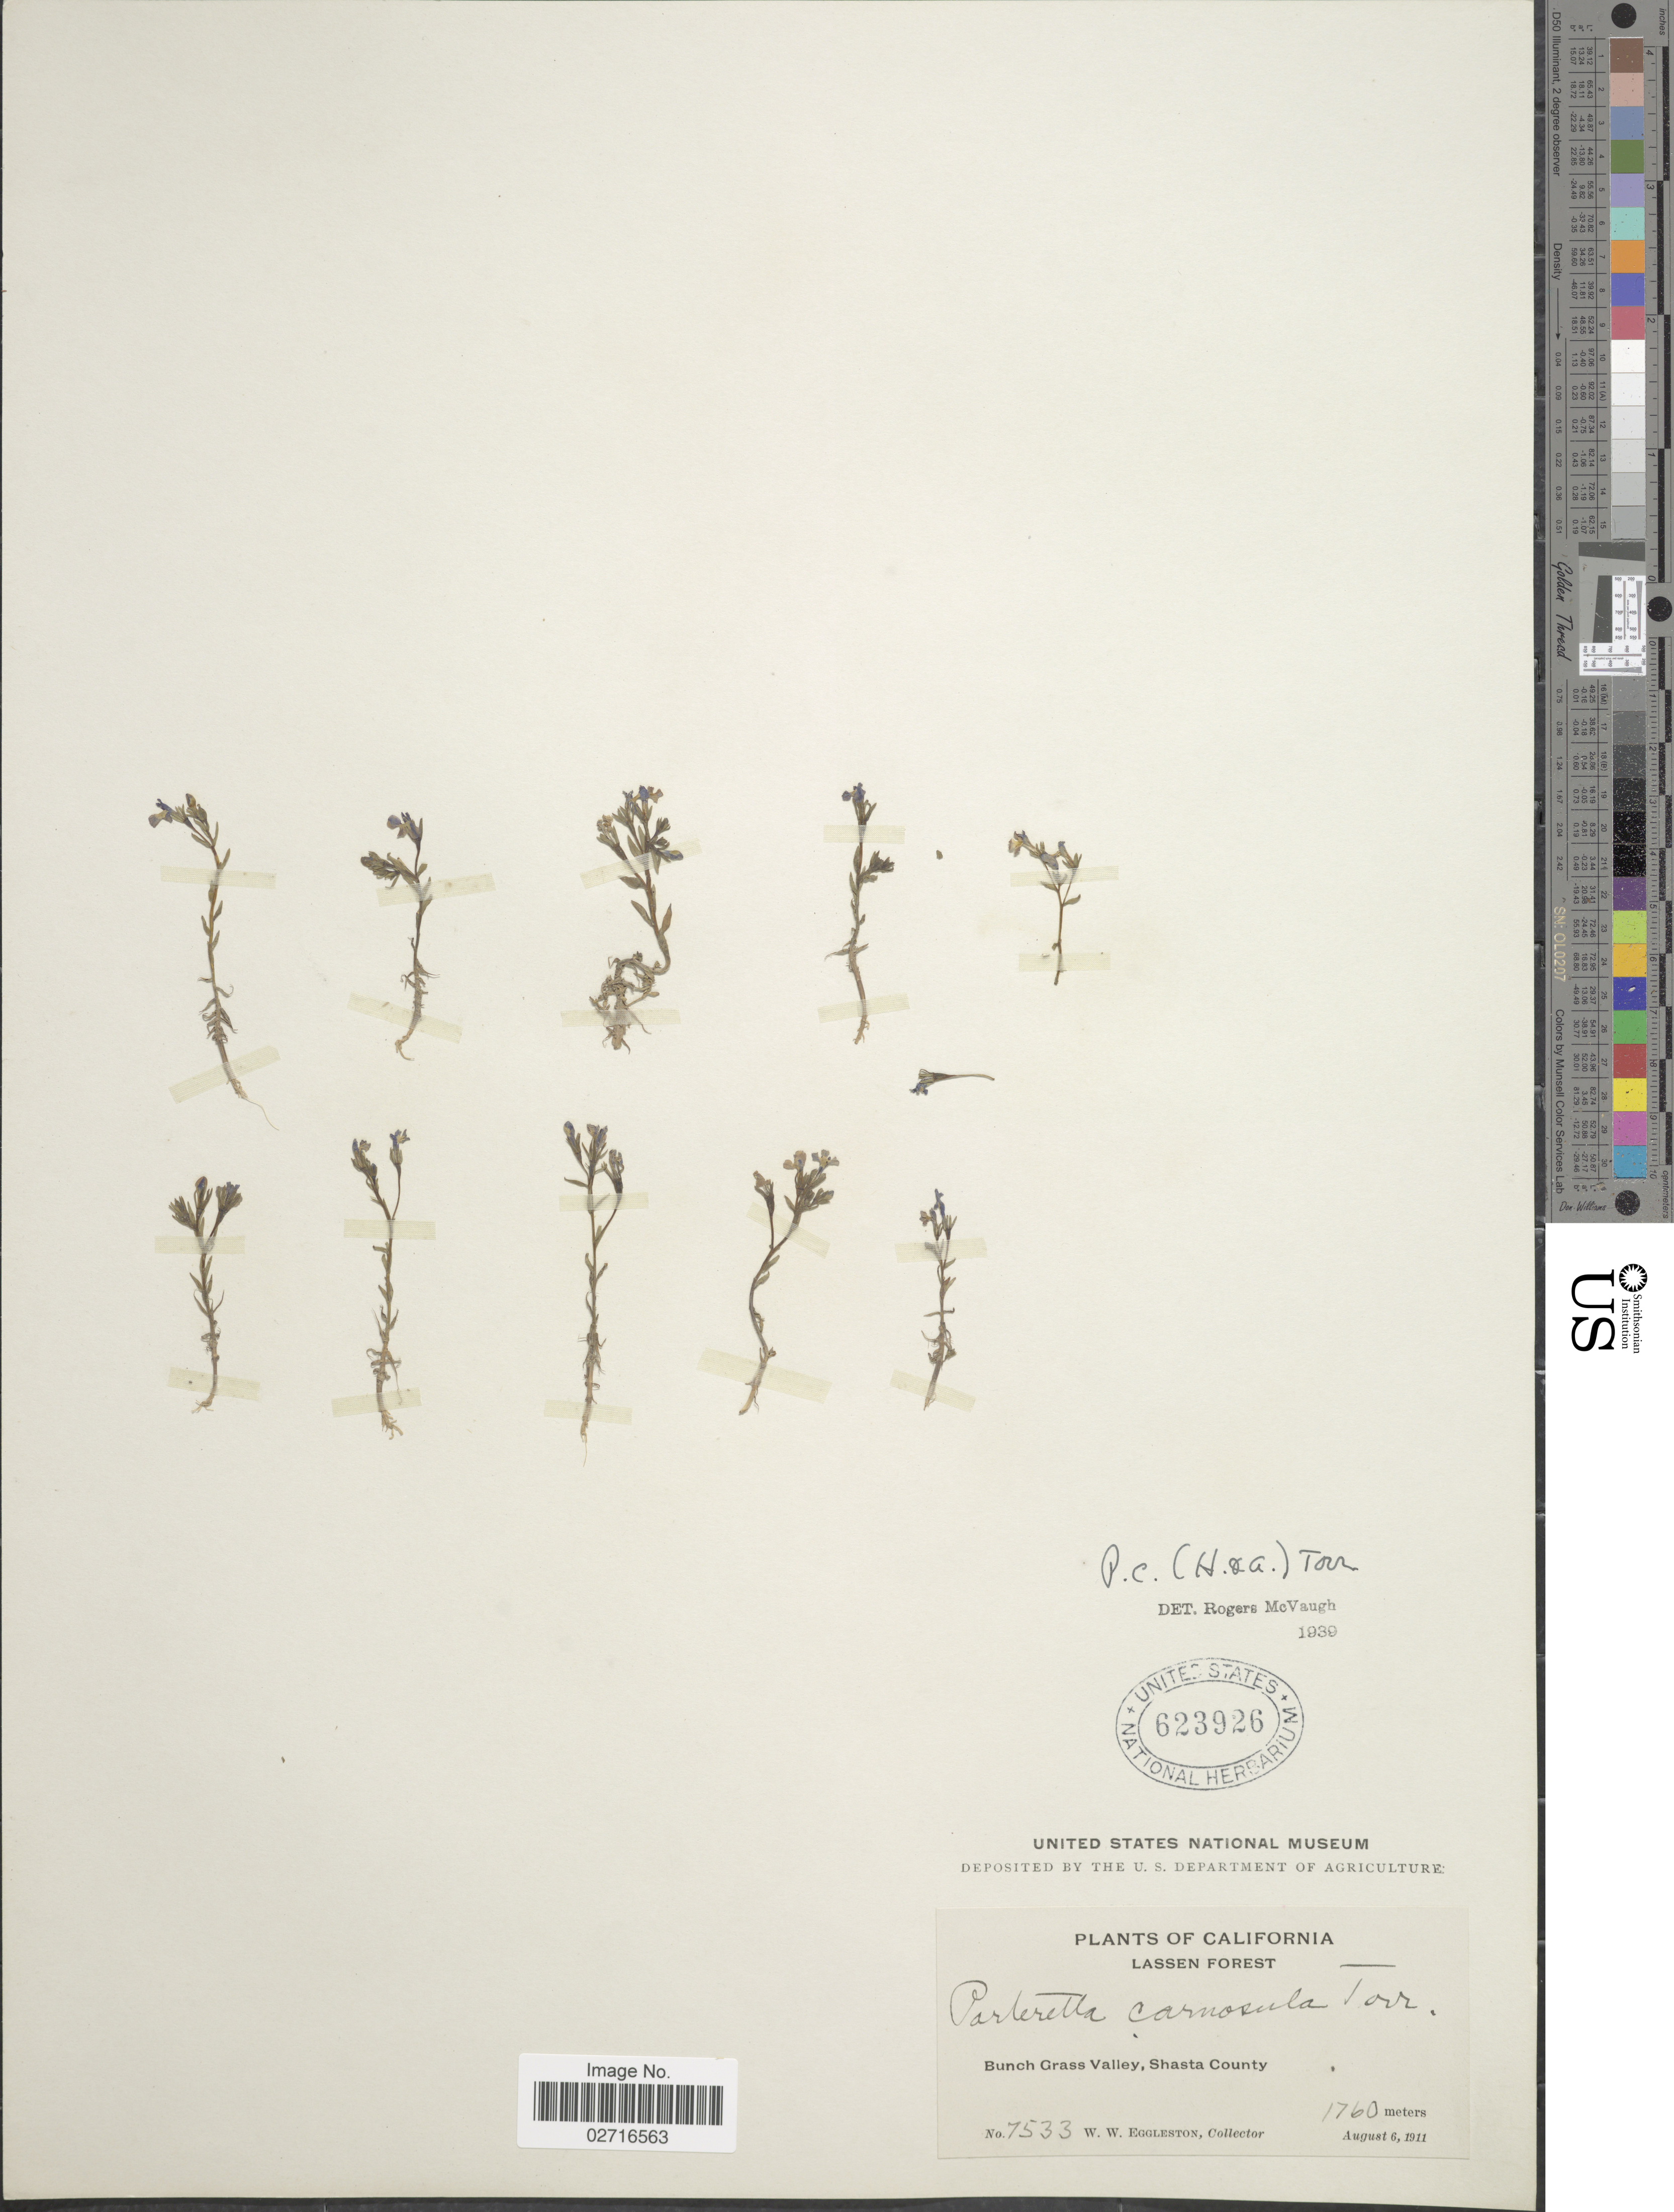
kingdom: Plantae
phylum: Tracheophyta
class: Magnoliopsida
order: Asterales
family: Campanulaceae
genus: Laurentia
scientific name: Laurentia carnosula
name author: (Hook. & Arn.) Benth. ex A. Gray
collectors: W. W. Eggleston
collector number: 7533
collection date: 1911-08-06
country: United States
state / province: California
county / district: Shasta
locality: Lassen Forest, Bunch Grass Valley, Shasta County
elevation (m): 1760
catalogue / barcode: US 623926